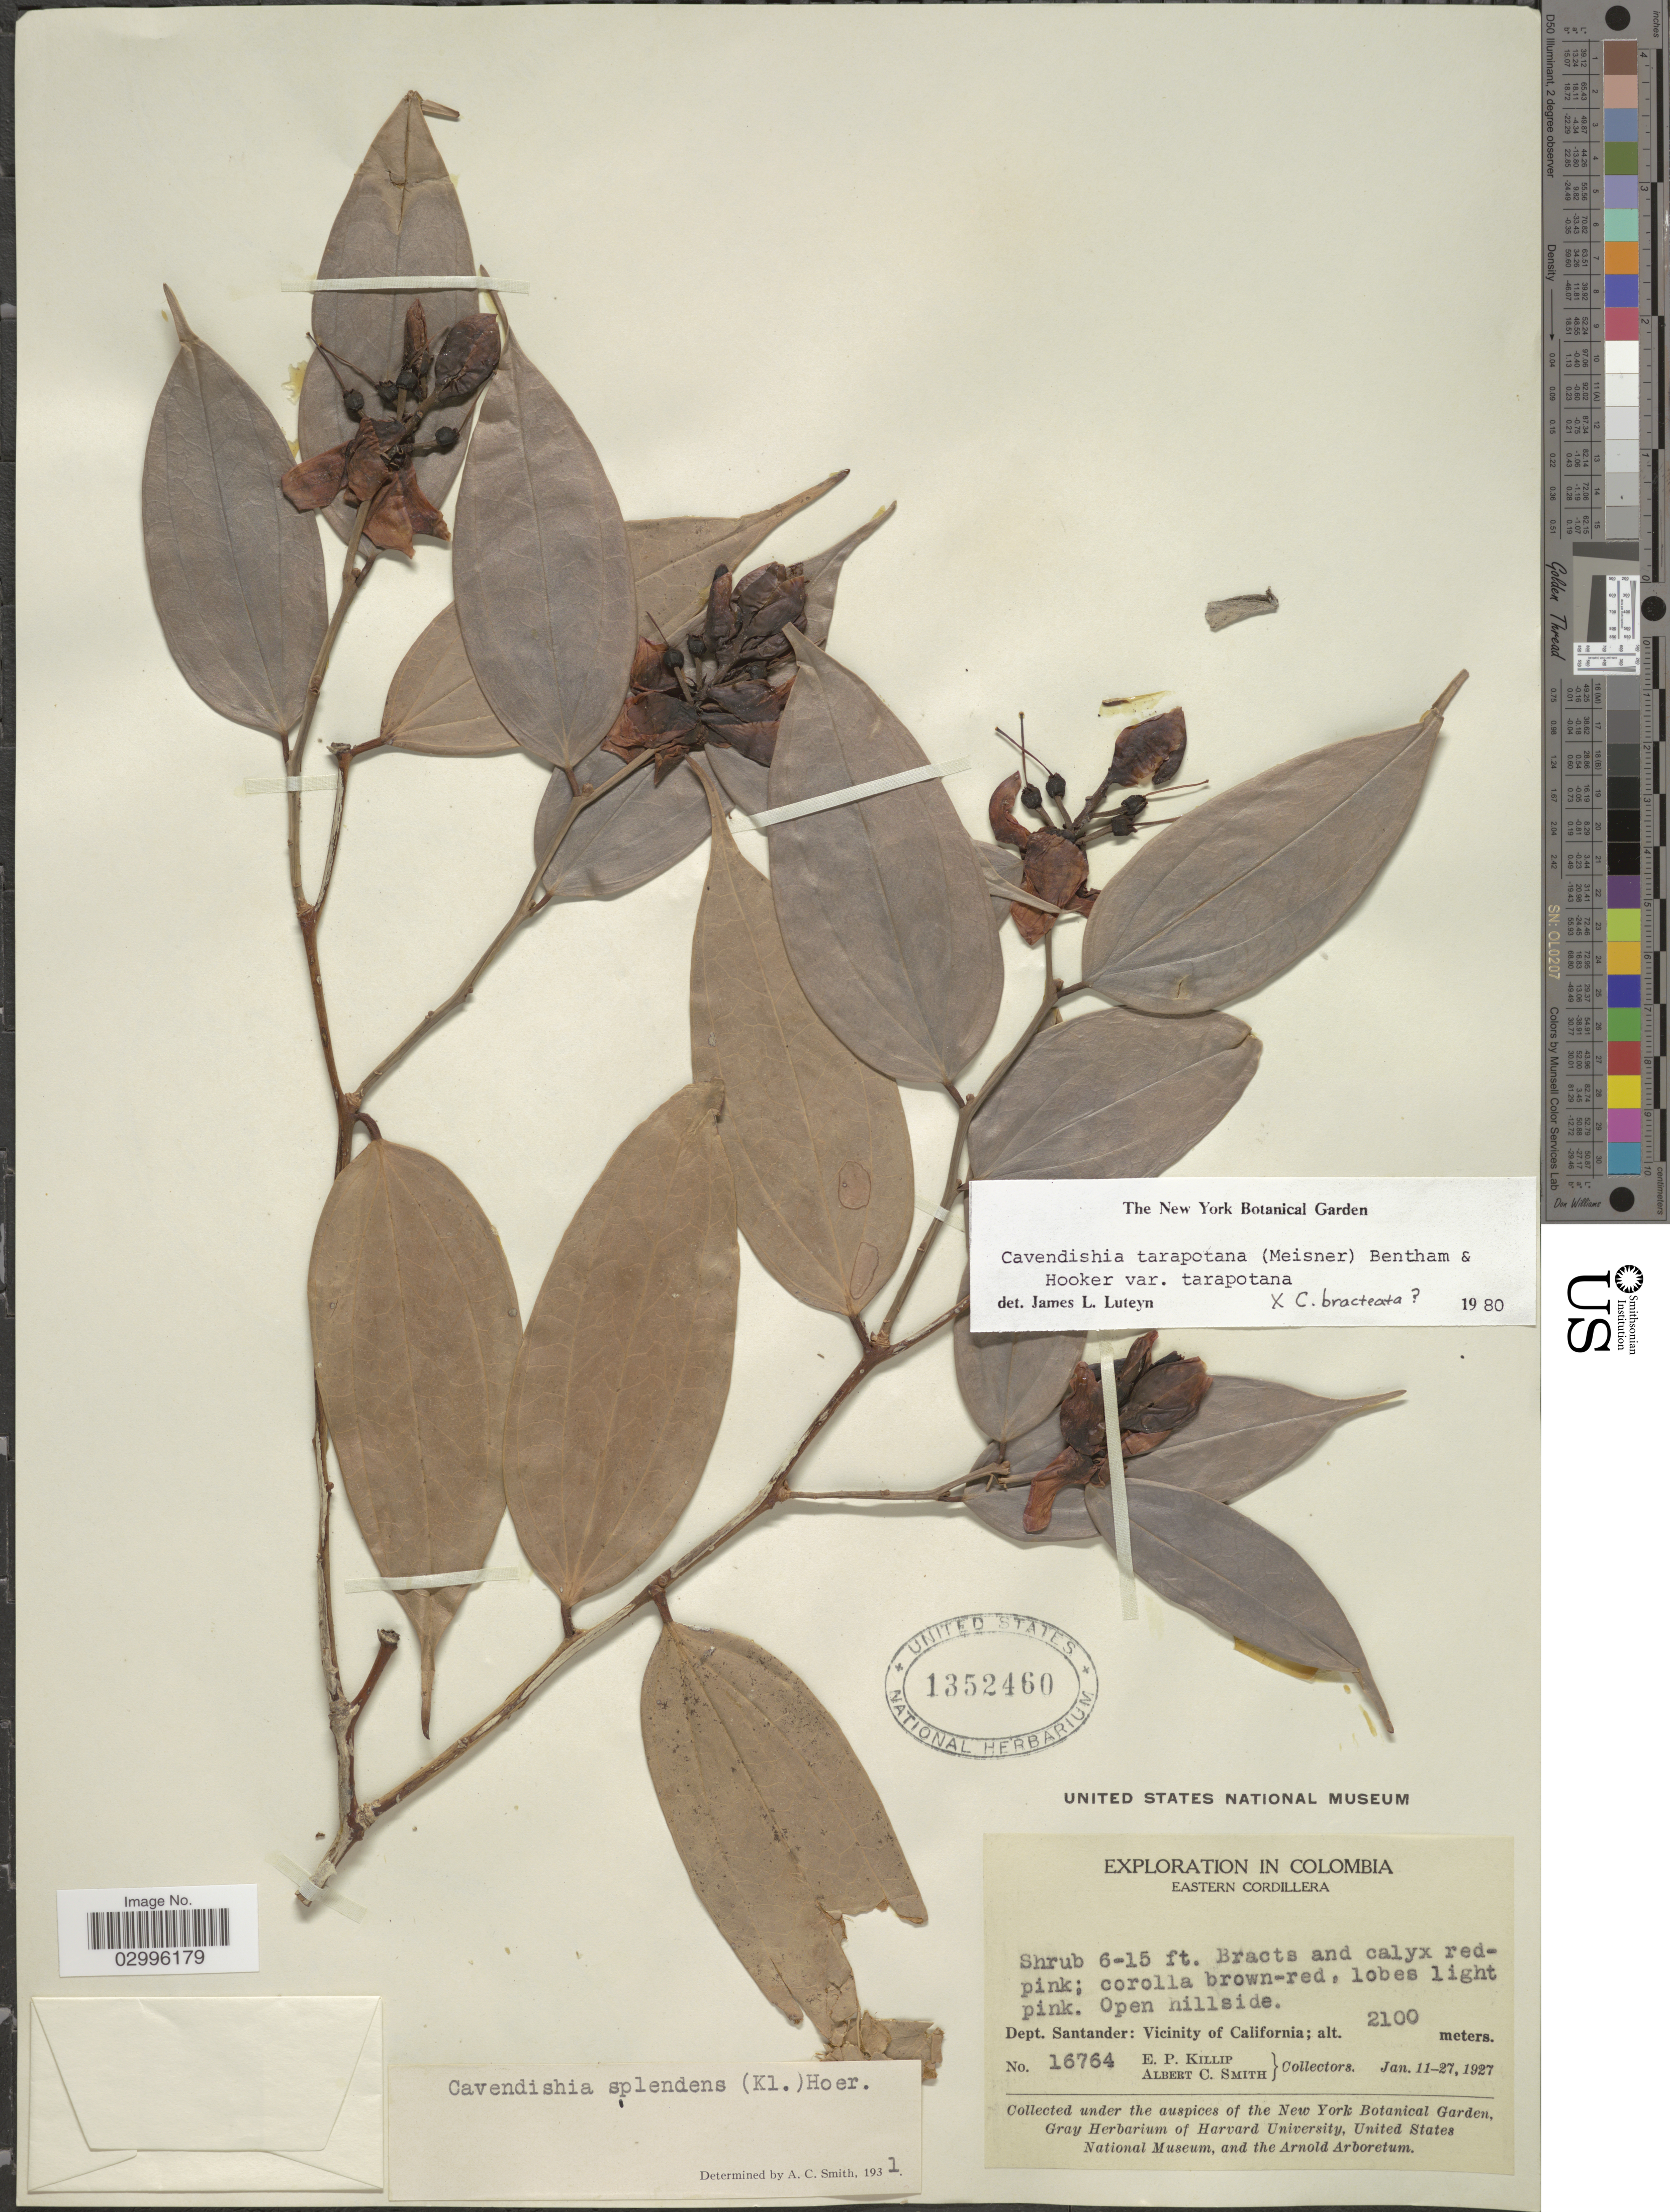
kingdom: Plantae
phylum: Tracheophyta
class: Magnoliopsida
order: Ericales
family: Ericaceae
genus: Cavendishia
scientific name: Cavendishia tarapotana var. tarapotana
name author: (Meisn.) Benth. & Hook.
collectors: E. P. Killip & A. C. Smith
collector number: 16764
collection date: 1927-01-11/1927-01-27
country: Colombia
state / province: Santander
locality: Eastern Cordillera. Dept. Santander: Vicinity of California.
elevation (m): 2100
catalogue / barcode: US 1352460